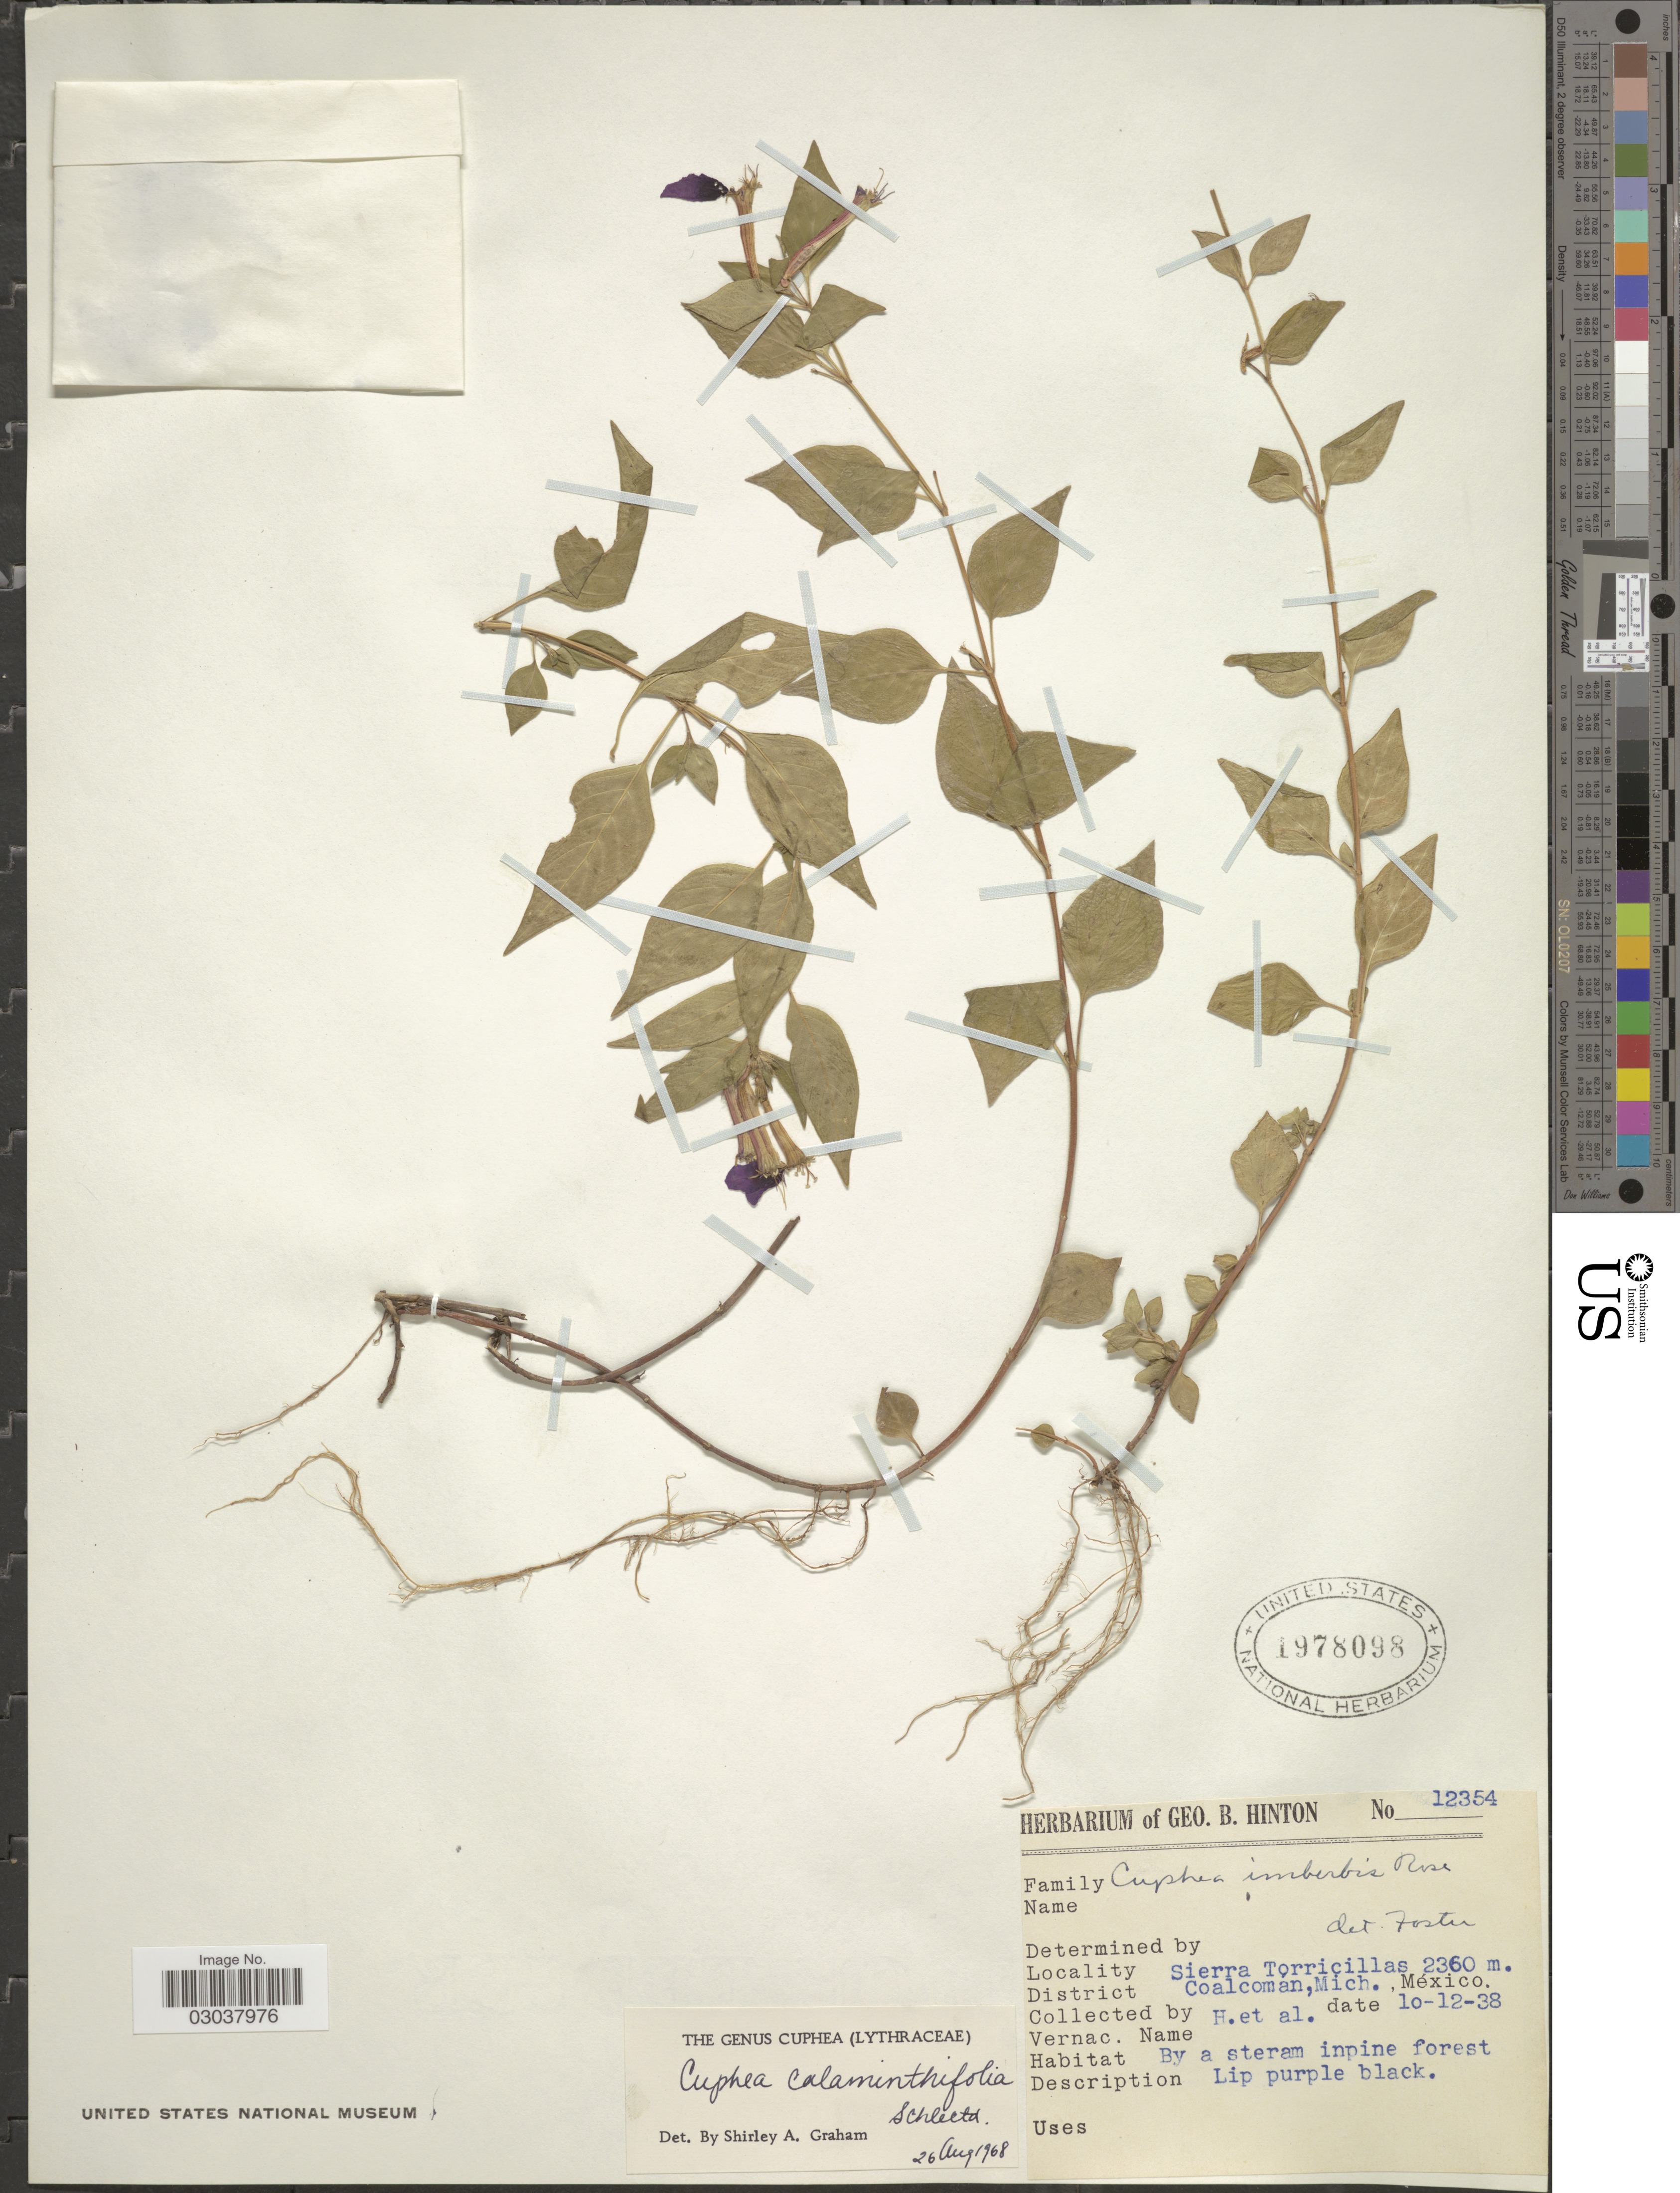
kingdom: Plantae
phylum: Tracheophyta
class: Magnoliopsida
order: Myrtales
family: Lythraceae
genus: Cuphea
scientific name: Cuphea calaminthifolia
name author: Schltdl.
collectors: G. B. Hinton & et al.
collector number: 12354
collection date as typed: Transcribed d/m/y: 10/12/38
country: Mexico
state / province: Michoacán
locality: S. Torricillas. District Coalcoman Mich.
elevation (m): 2360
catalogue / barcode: US 1978098